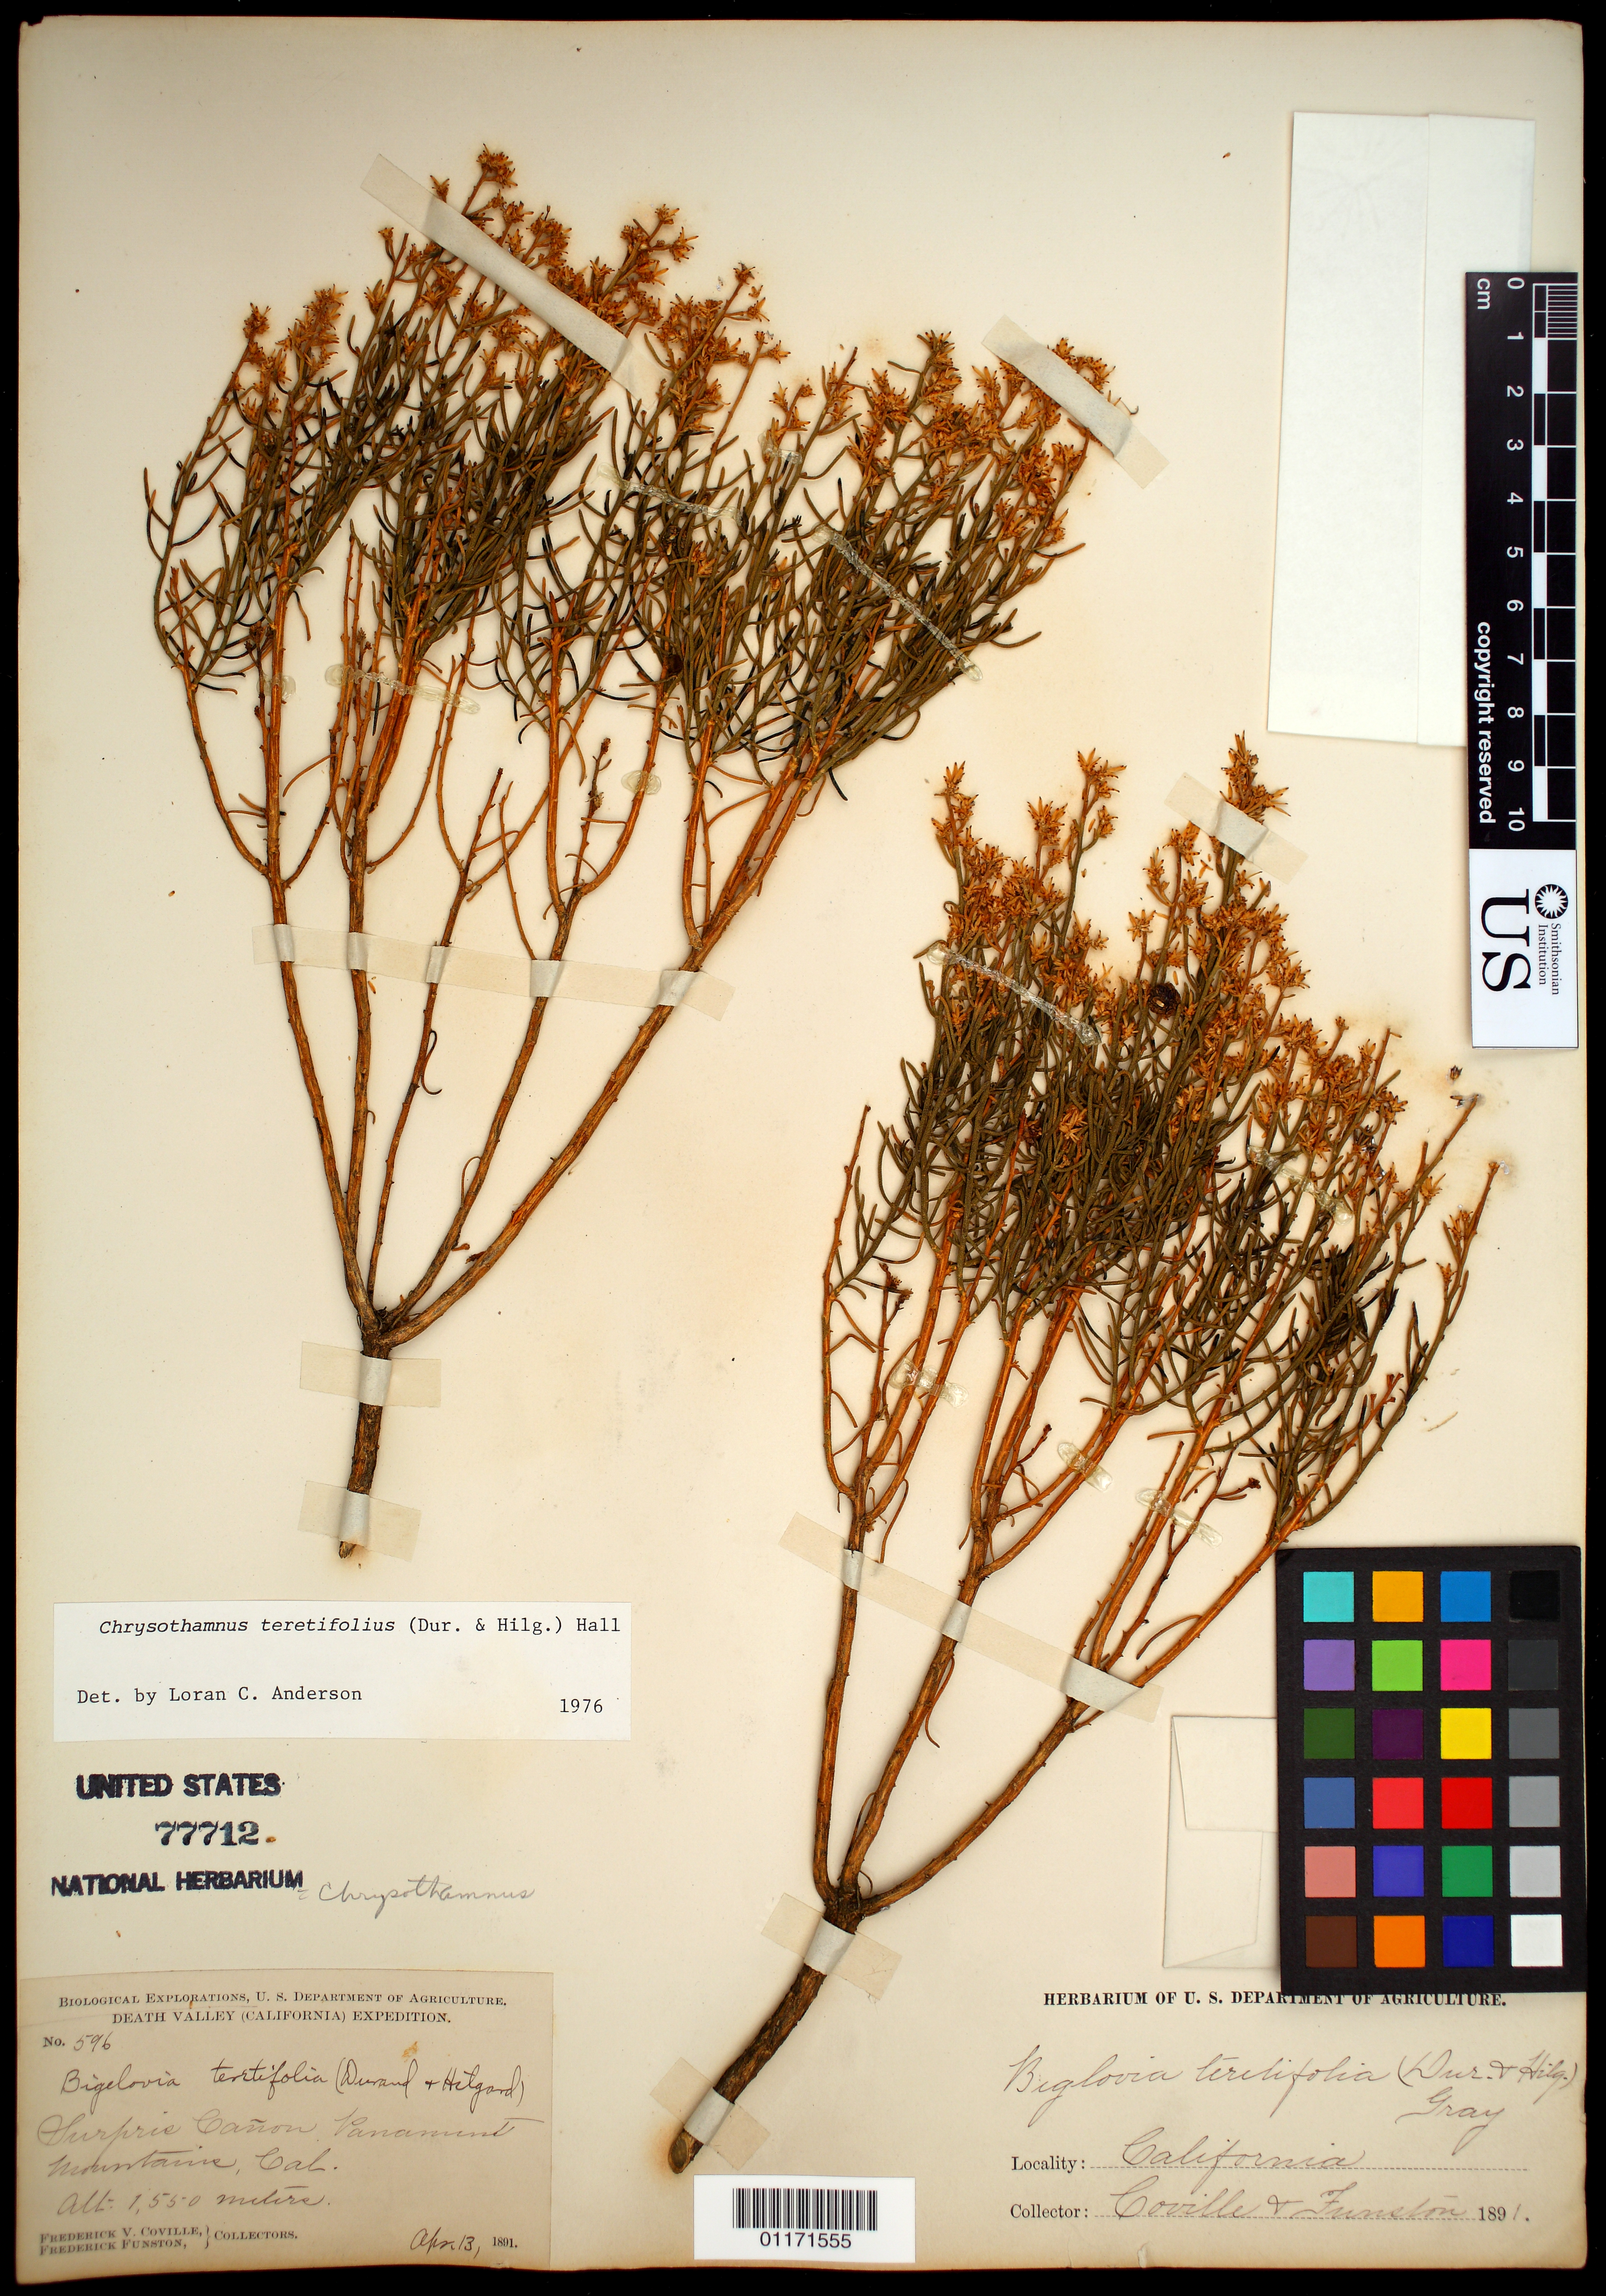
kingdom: Plantae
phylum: Tracheophyta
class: Magnoliopsida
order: Asterales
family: Asteraceae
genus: Ericameria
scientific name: Ericameria teretifolia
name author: (Durand & Hilg.) Jeps.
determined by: Urbatsch, Lowell E., Curator (LSU), Louisiana State University (UNITED STATES)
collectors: F. V. Coville & F. Funston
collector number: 596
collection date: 1891-04-13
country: United States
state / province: California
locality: Surprise Canyon, Panamint Mountains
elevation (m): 1550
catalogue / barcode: US 77712